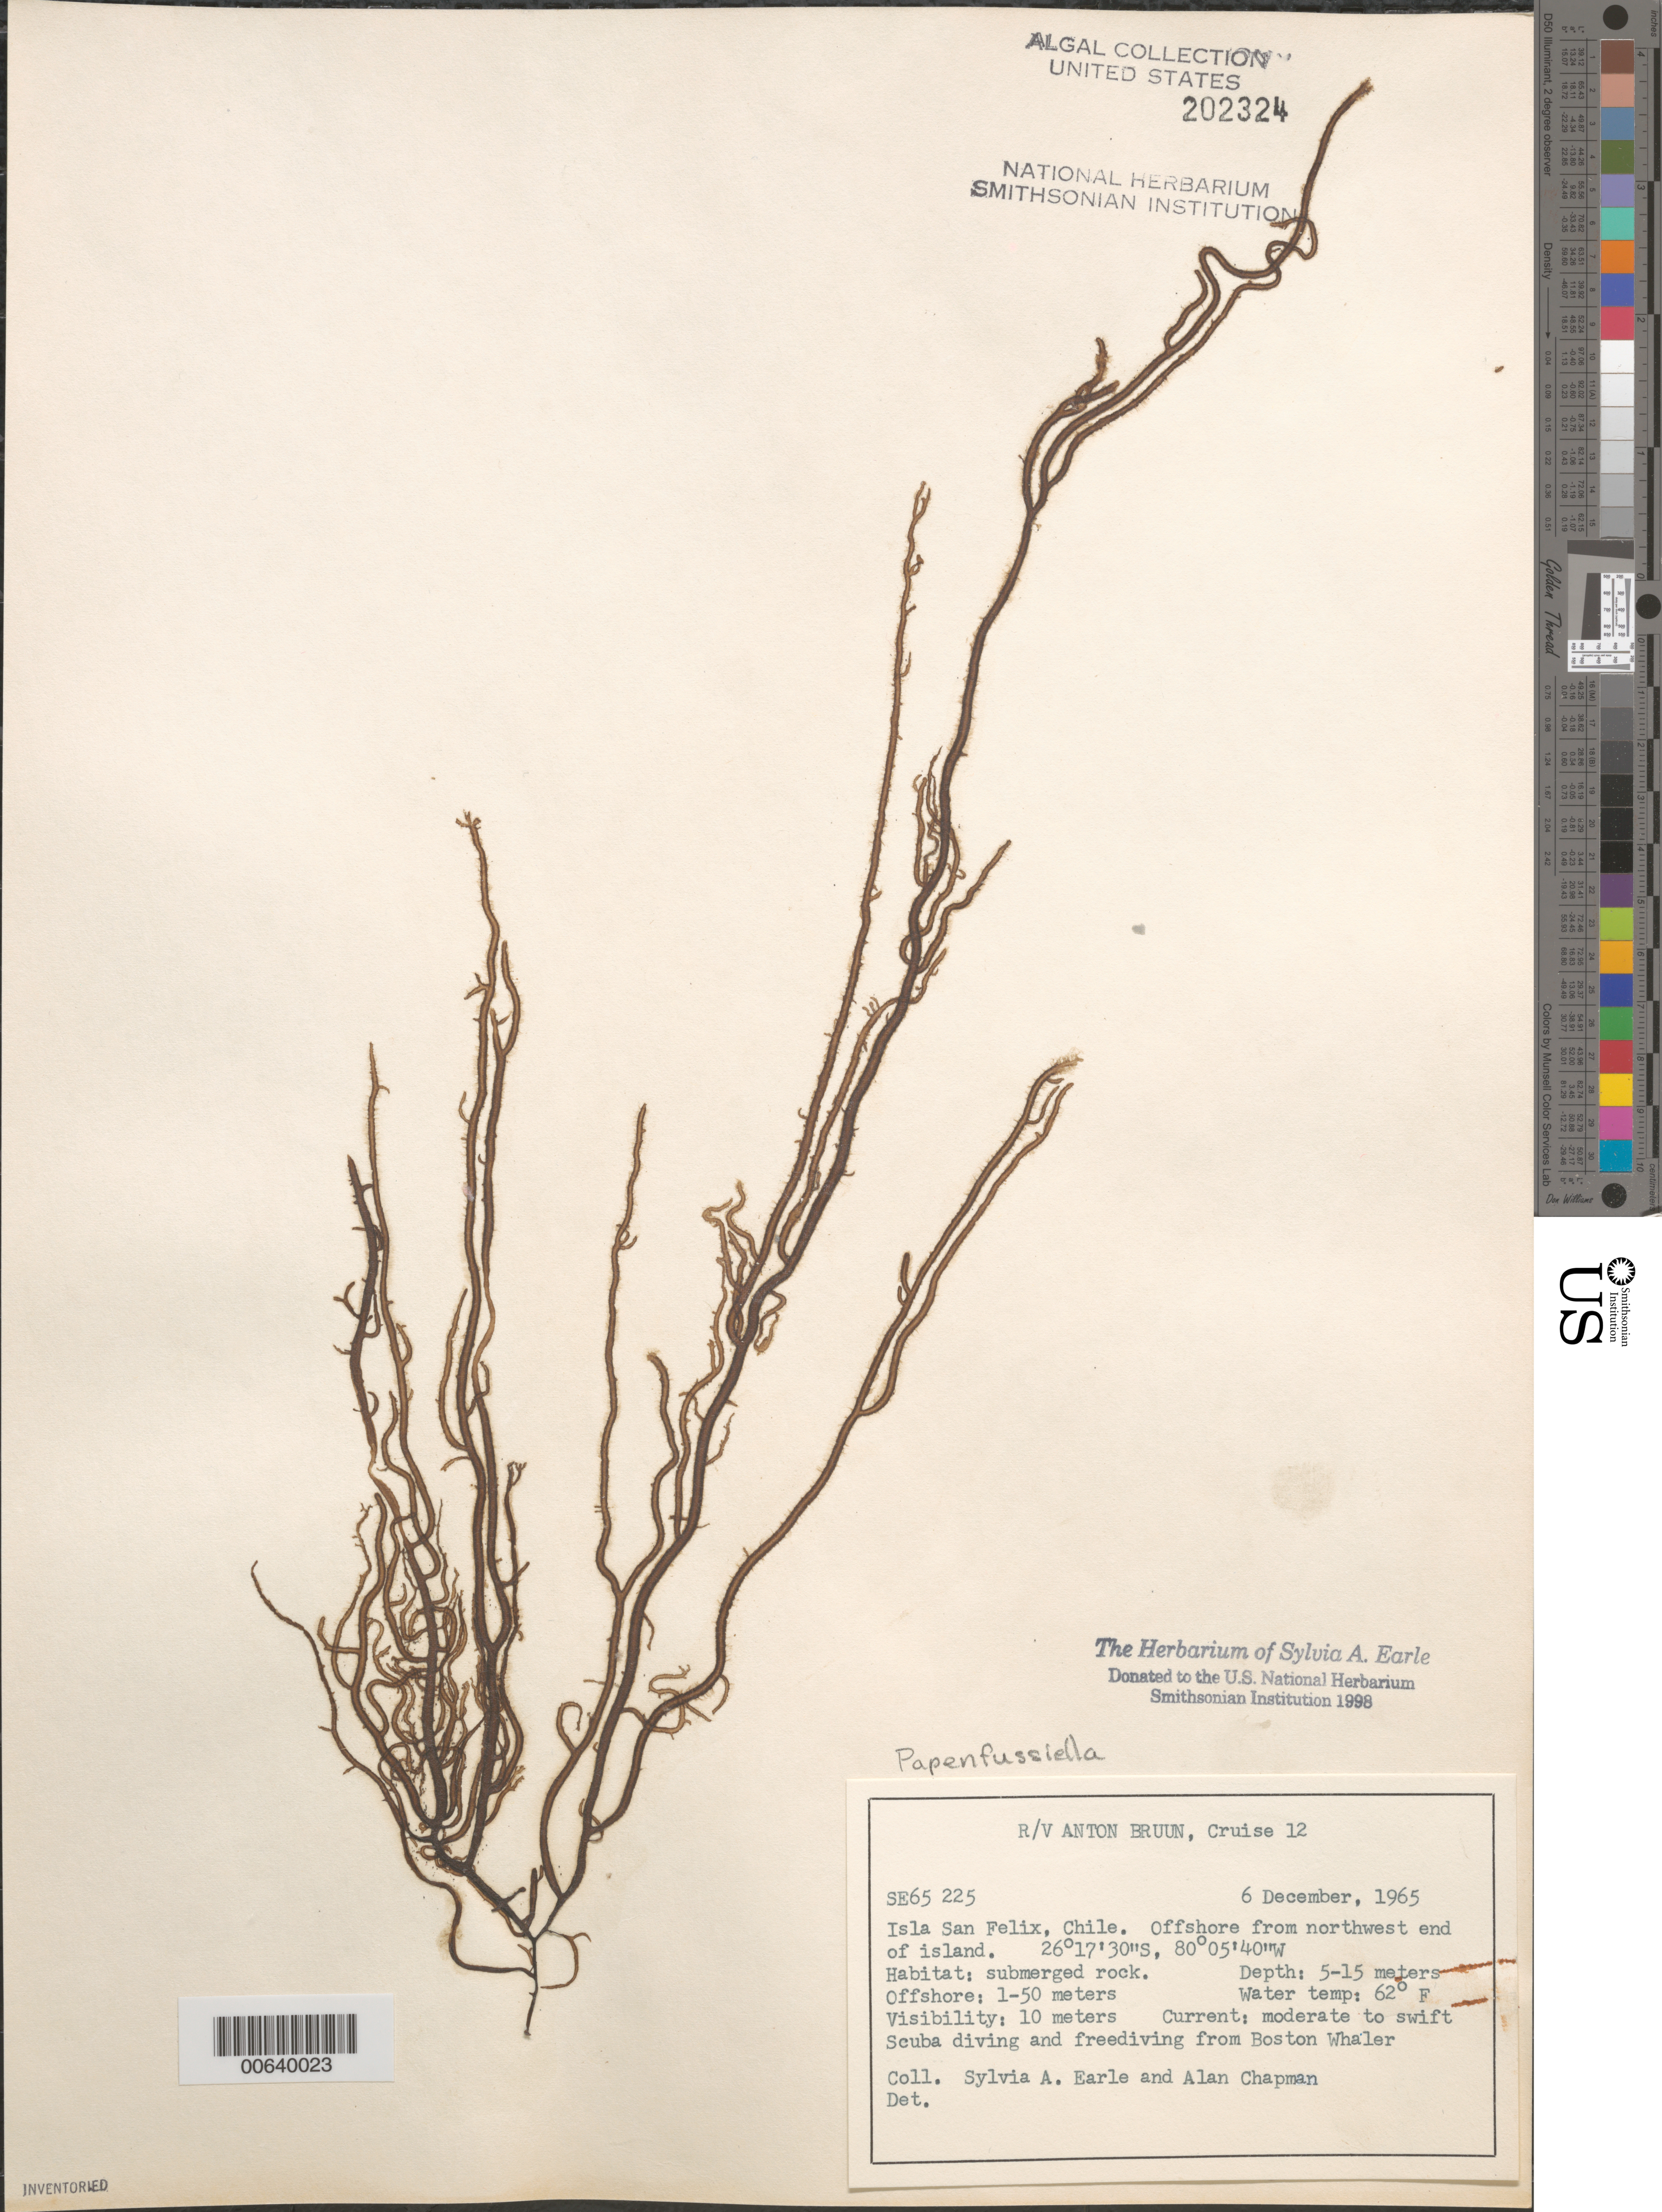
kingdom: Chromista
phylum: Ochrophyta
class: Phaeophyceae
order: Ectocarpales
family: Chordariaceae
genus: Papenfussiella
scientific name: Papenfussiella sp.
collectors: S. A. Earle & A. Chapman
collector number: SE 65225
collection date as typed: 06 Dec 1965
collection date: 1965-12-06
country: Chile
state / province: Atacama (III)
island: Isla San Felix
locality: Off northwest end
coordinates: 26 17' 30" S, 80 05' 40" W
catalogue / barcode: US 202324